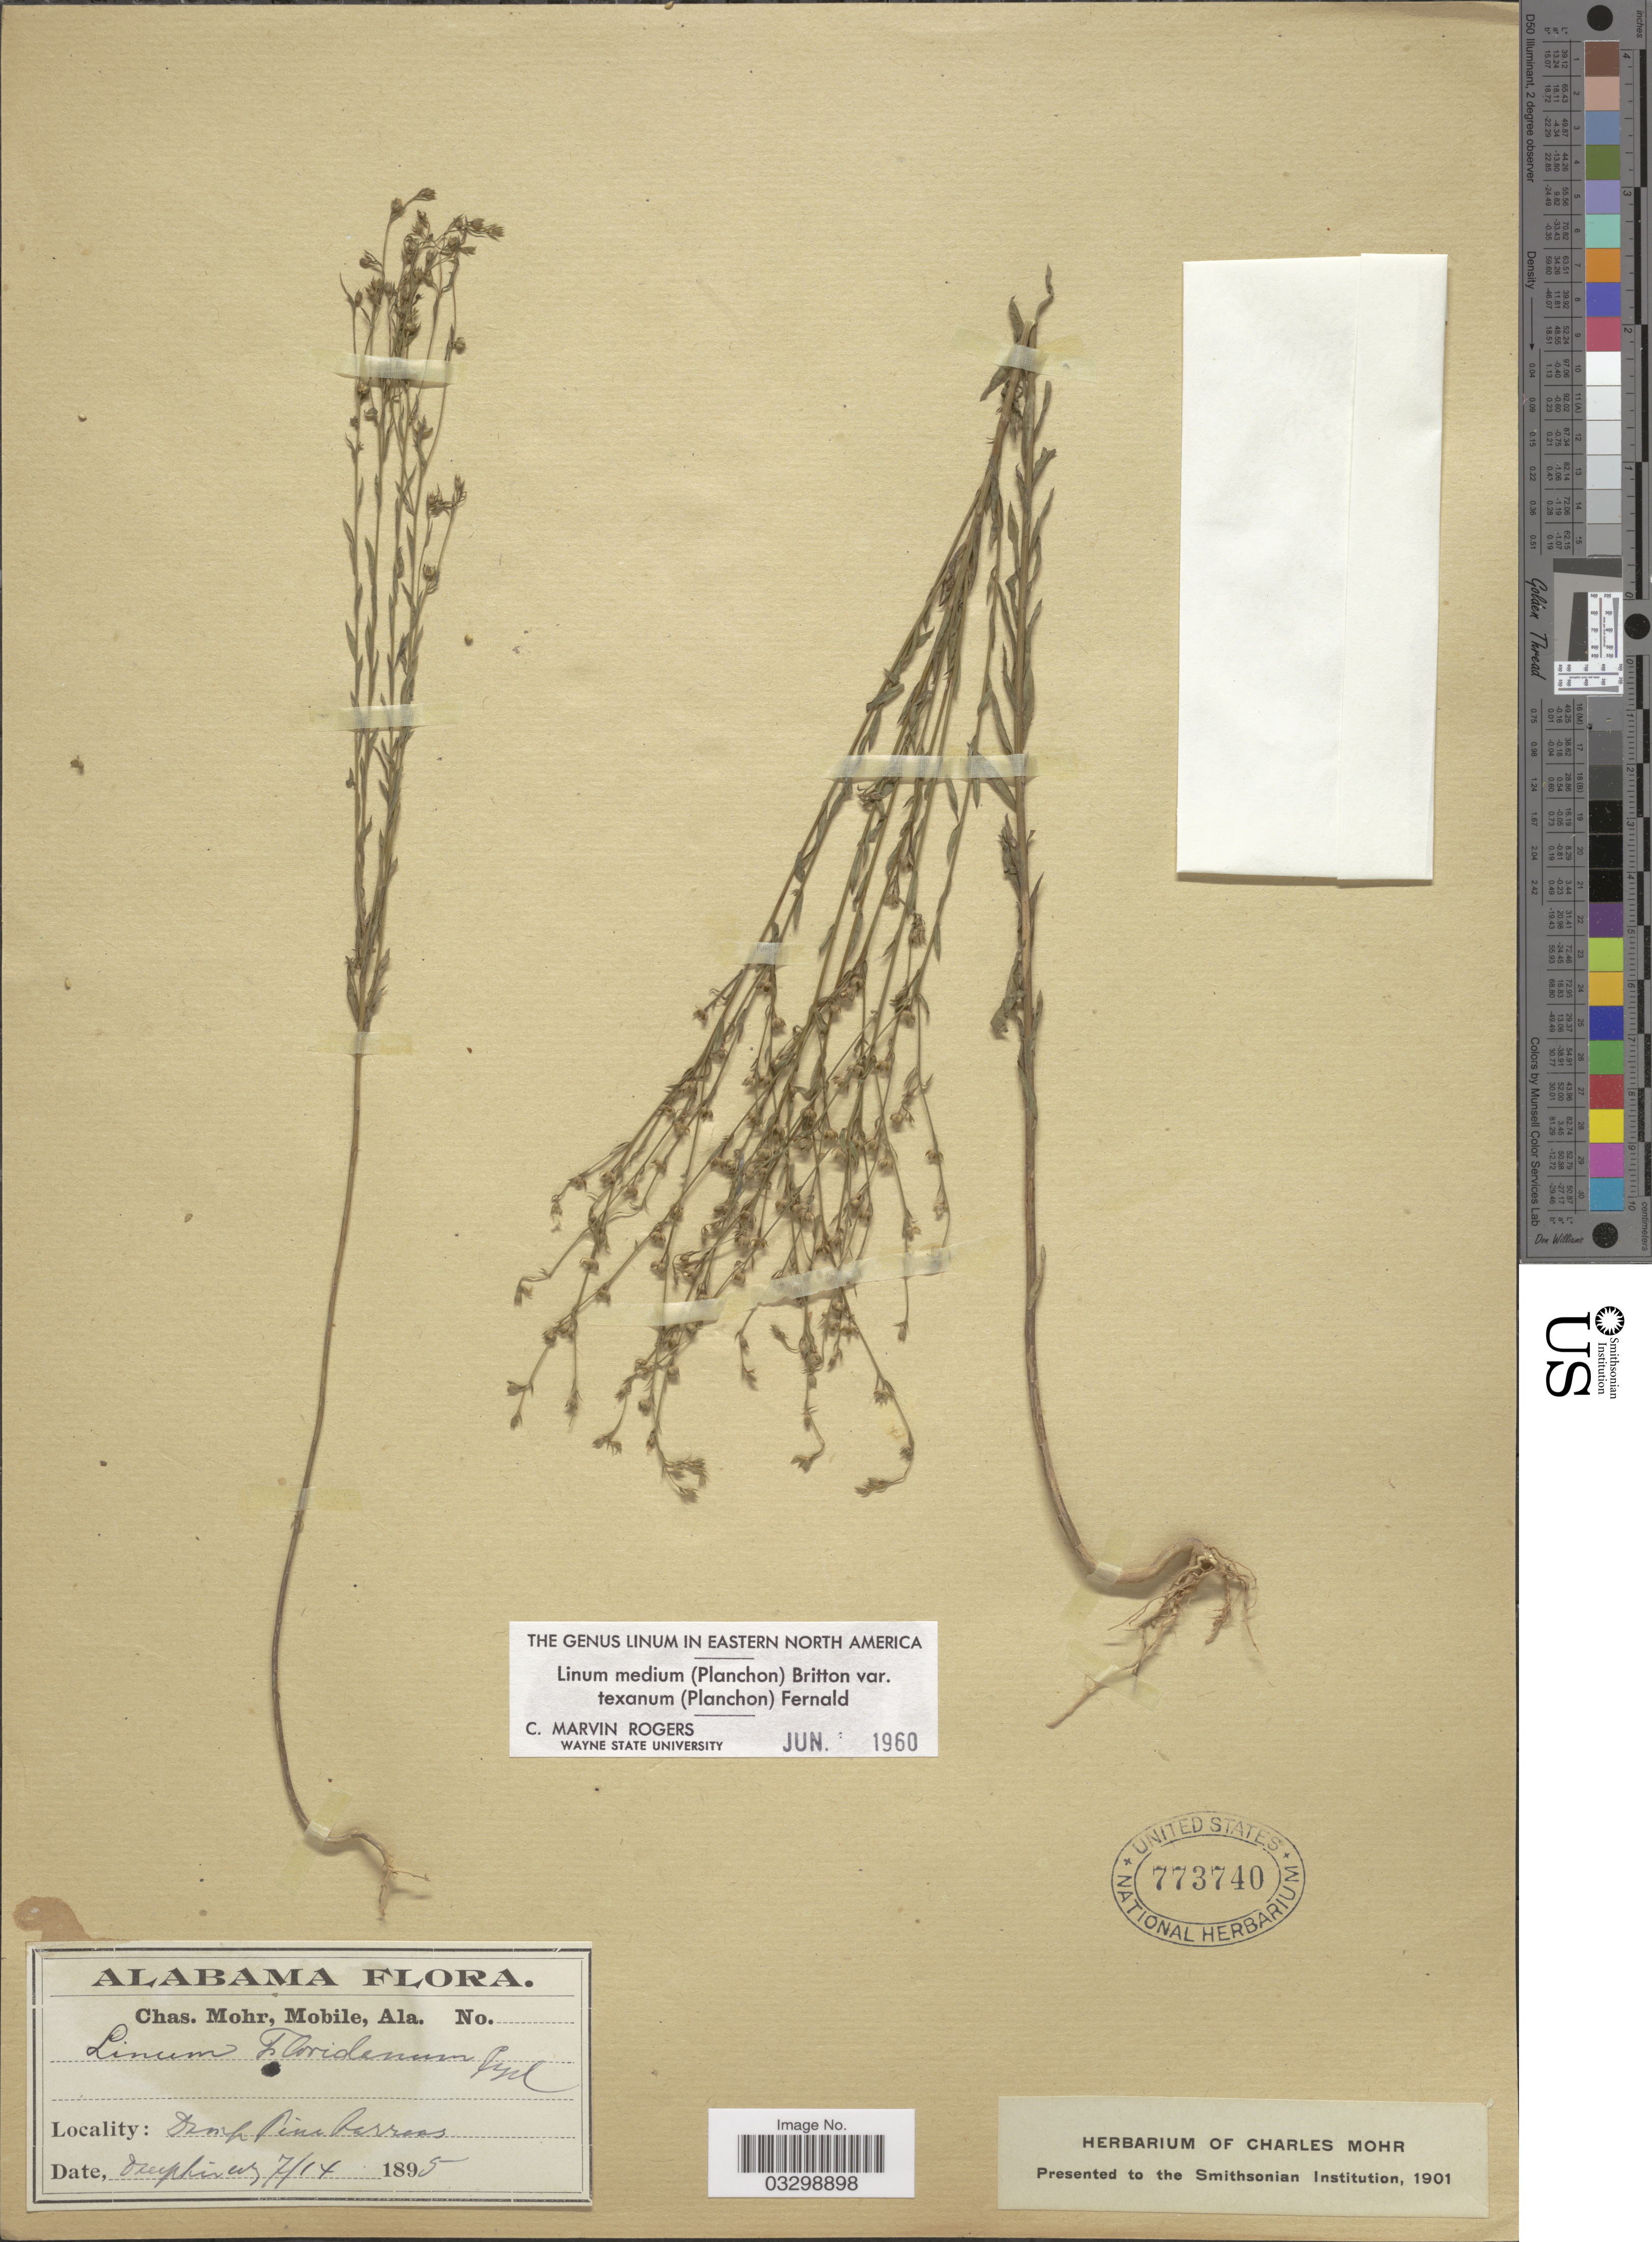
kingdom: Plantae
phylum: Tracheophyta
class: Magnoliopsida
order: Malpighiales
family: Linaceae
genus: Linum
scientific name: Linum medium var. texanum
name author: (Planch.) Fernald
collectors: Mohr, C. T. (herbarium)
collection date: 1895-07-14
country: United States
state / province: Alabama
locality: Damp Pine Barres, Dauphin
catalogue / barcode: US 773740